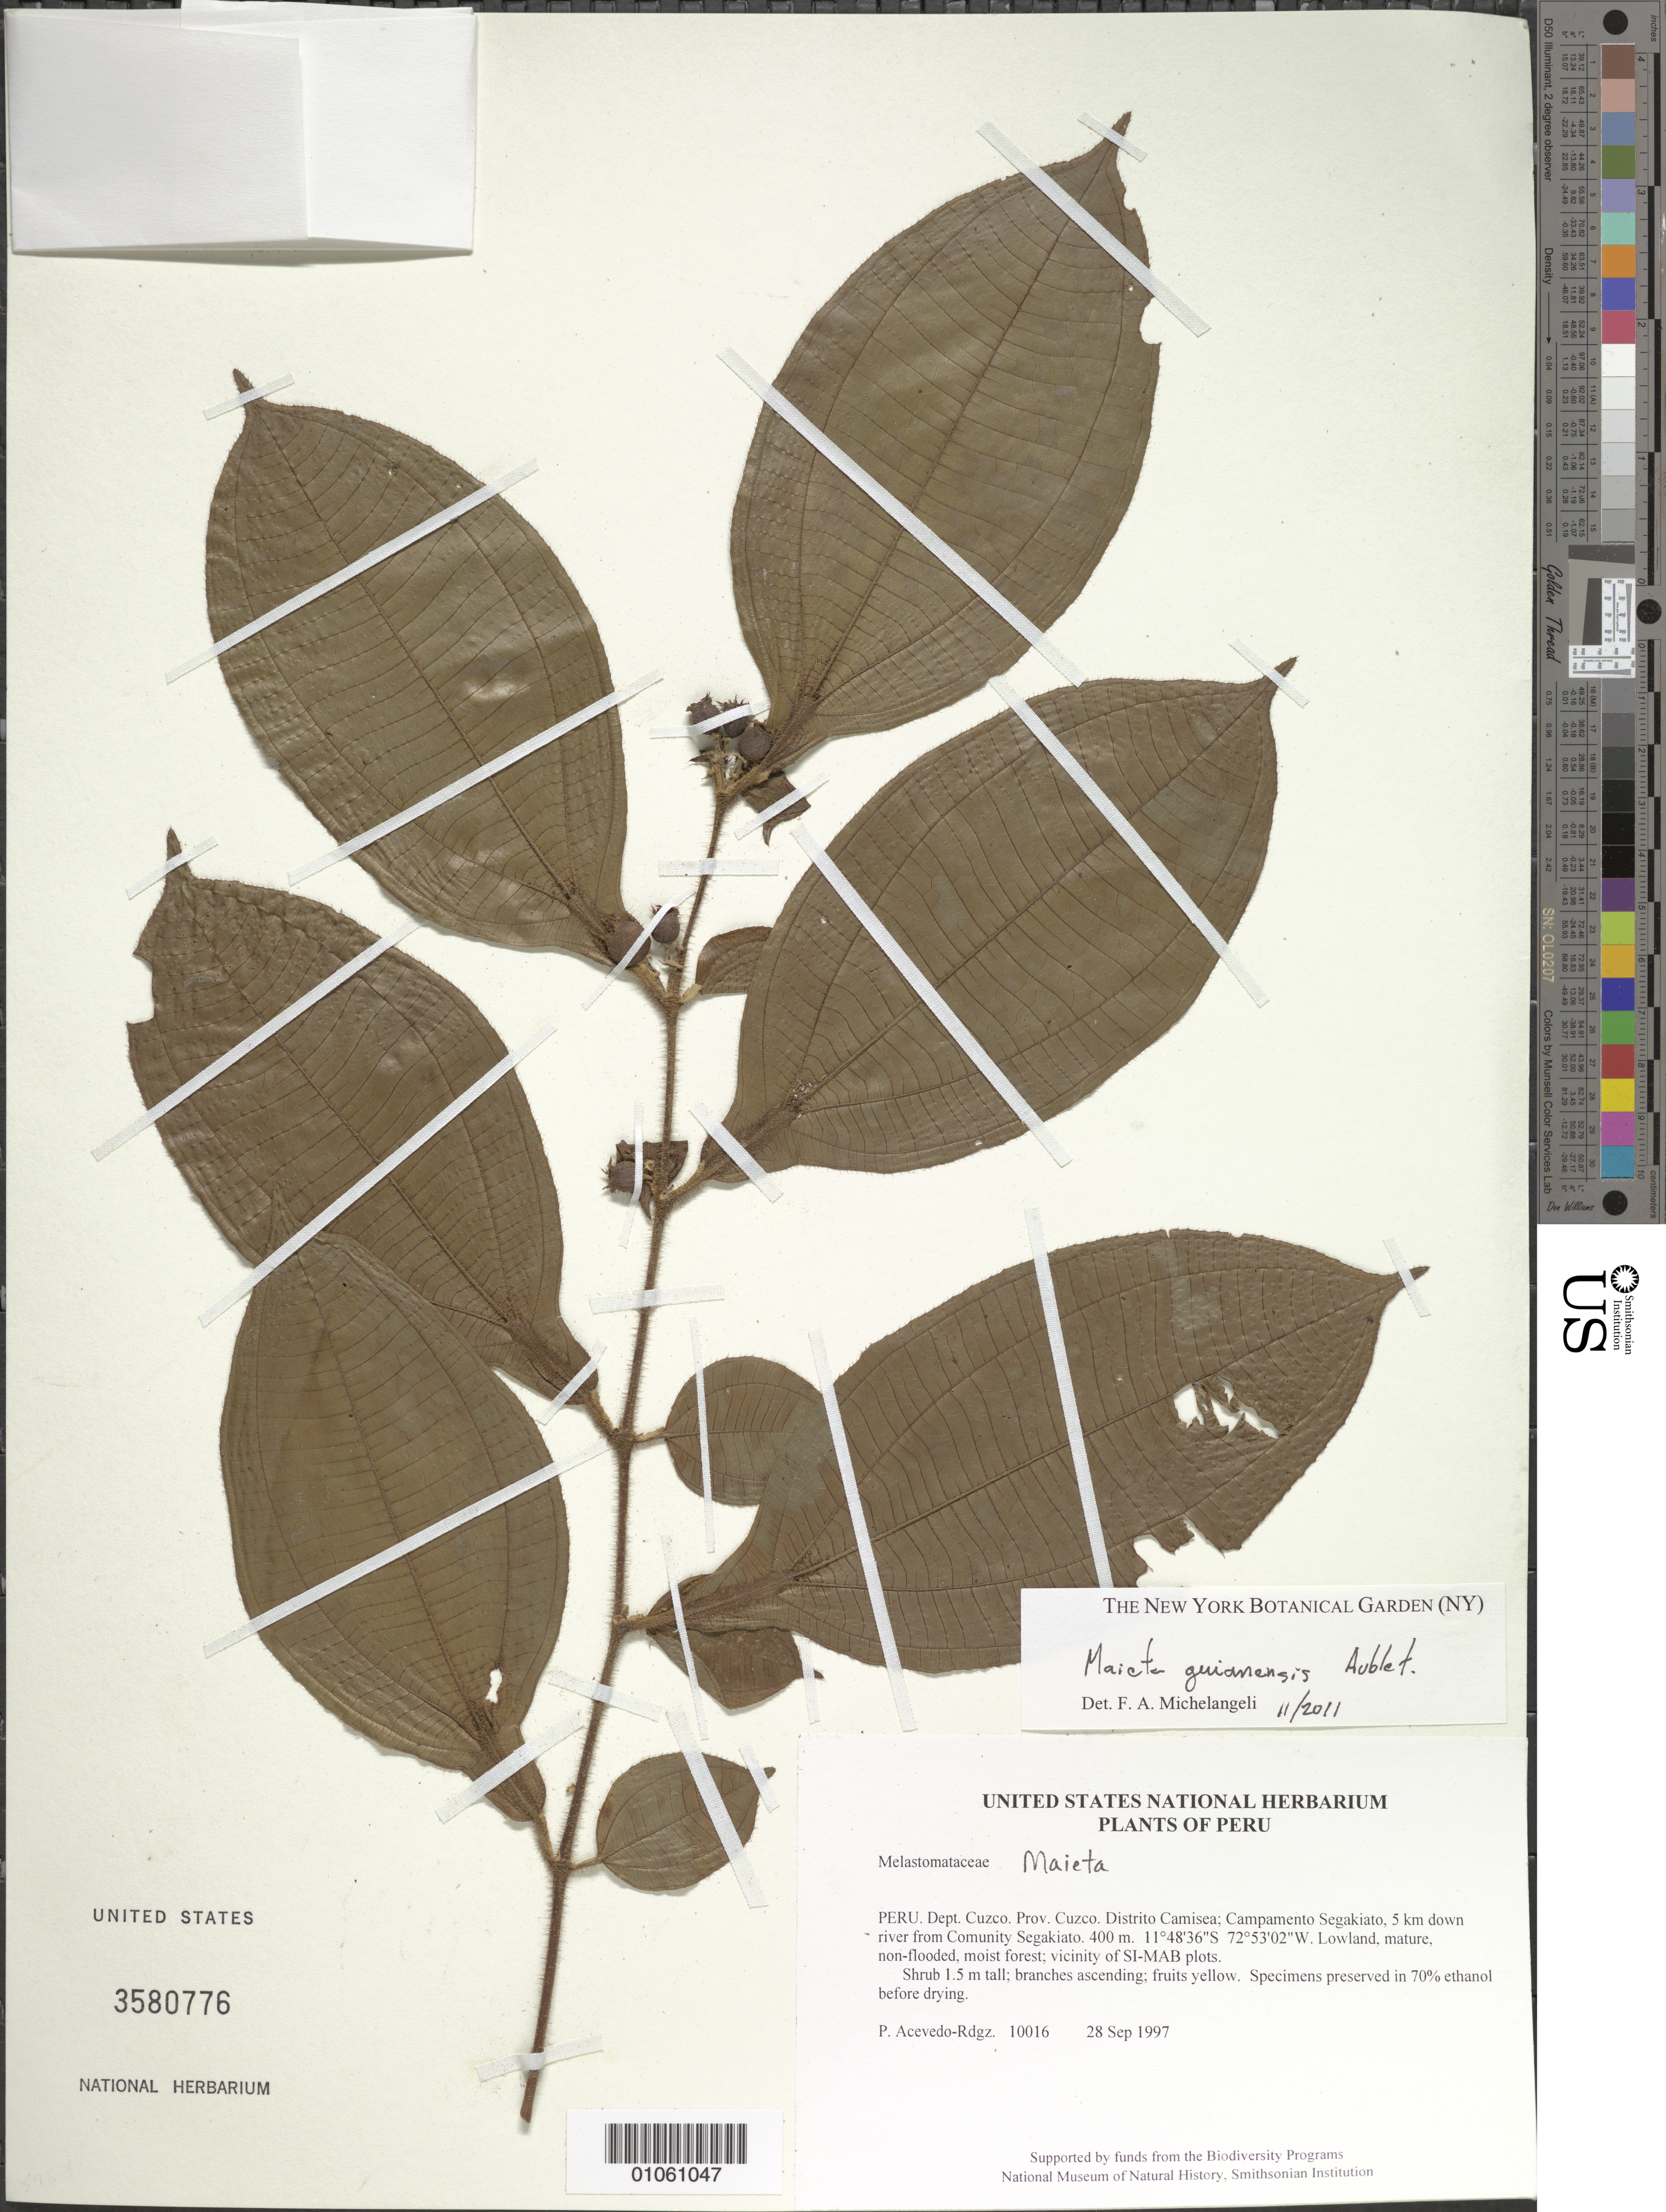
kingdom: Plantae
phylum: Tracheophyta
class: Magnoliopsida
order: Myrtales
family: Melastomataceae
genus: Maieta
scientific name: Maieta guianensis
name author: Aubl.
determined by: Michelangeli, F. A.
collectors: P. Acevedo-Rodr.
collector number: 10016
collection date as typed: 28 Sep 1997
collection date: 1997-09-28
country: Peru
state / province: Cusco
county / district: Cusco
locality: Distrito Camisea; Campamento Segakiato, 5 km down river from Comunity Segakiato.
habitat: Lowland, mature, non-flooded, moist forest; vicinity of SI-MAB plots.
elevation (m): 400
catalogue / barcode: US 3580776